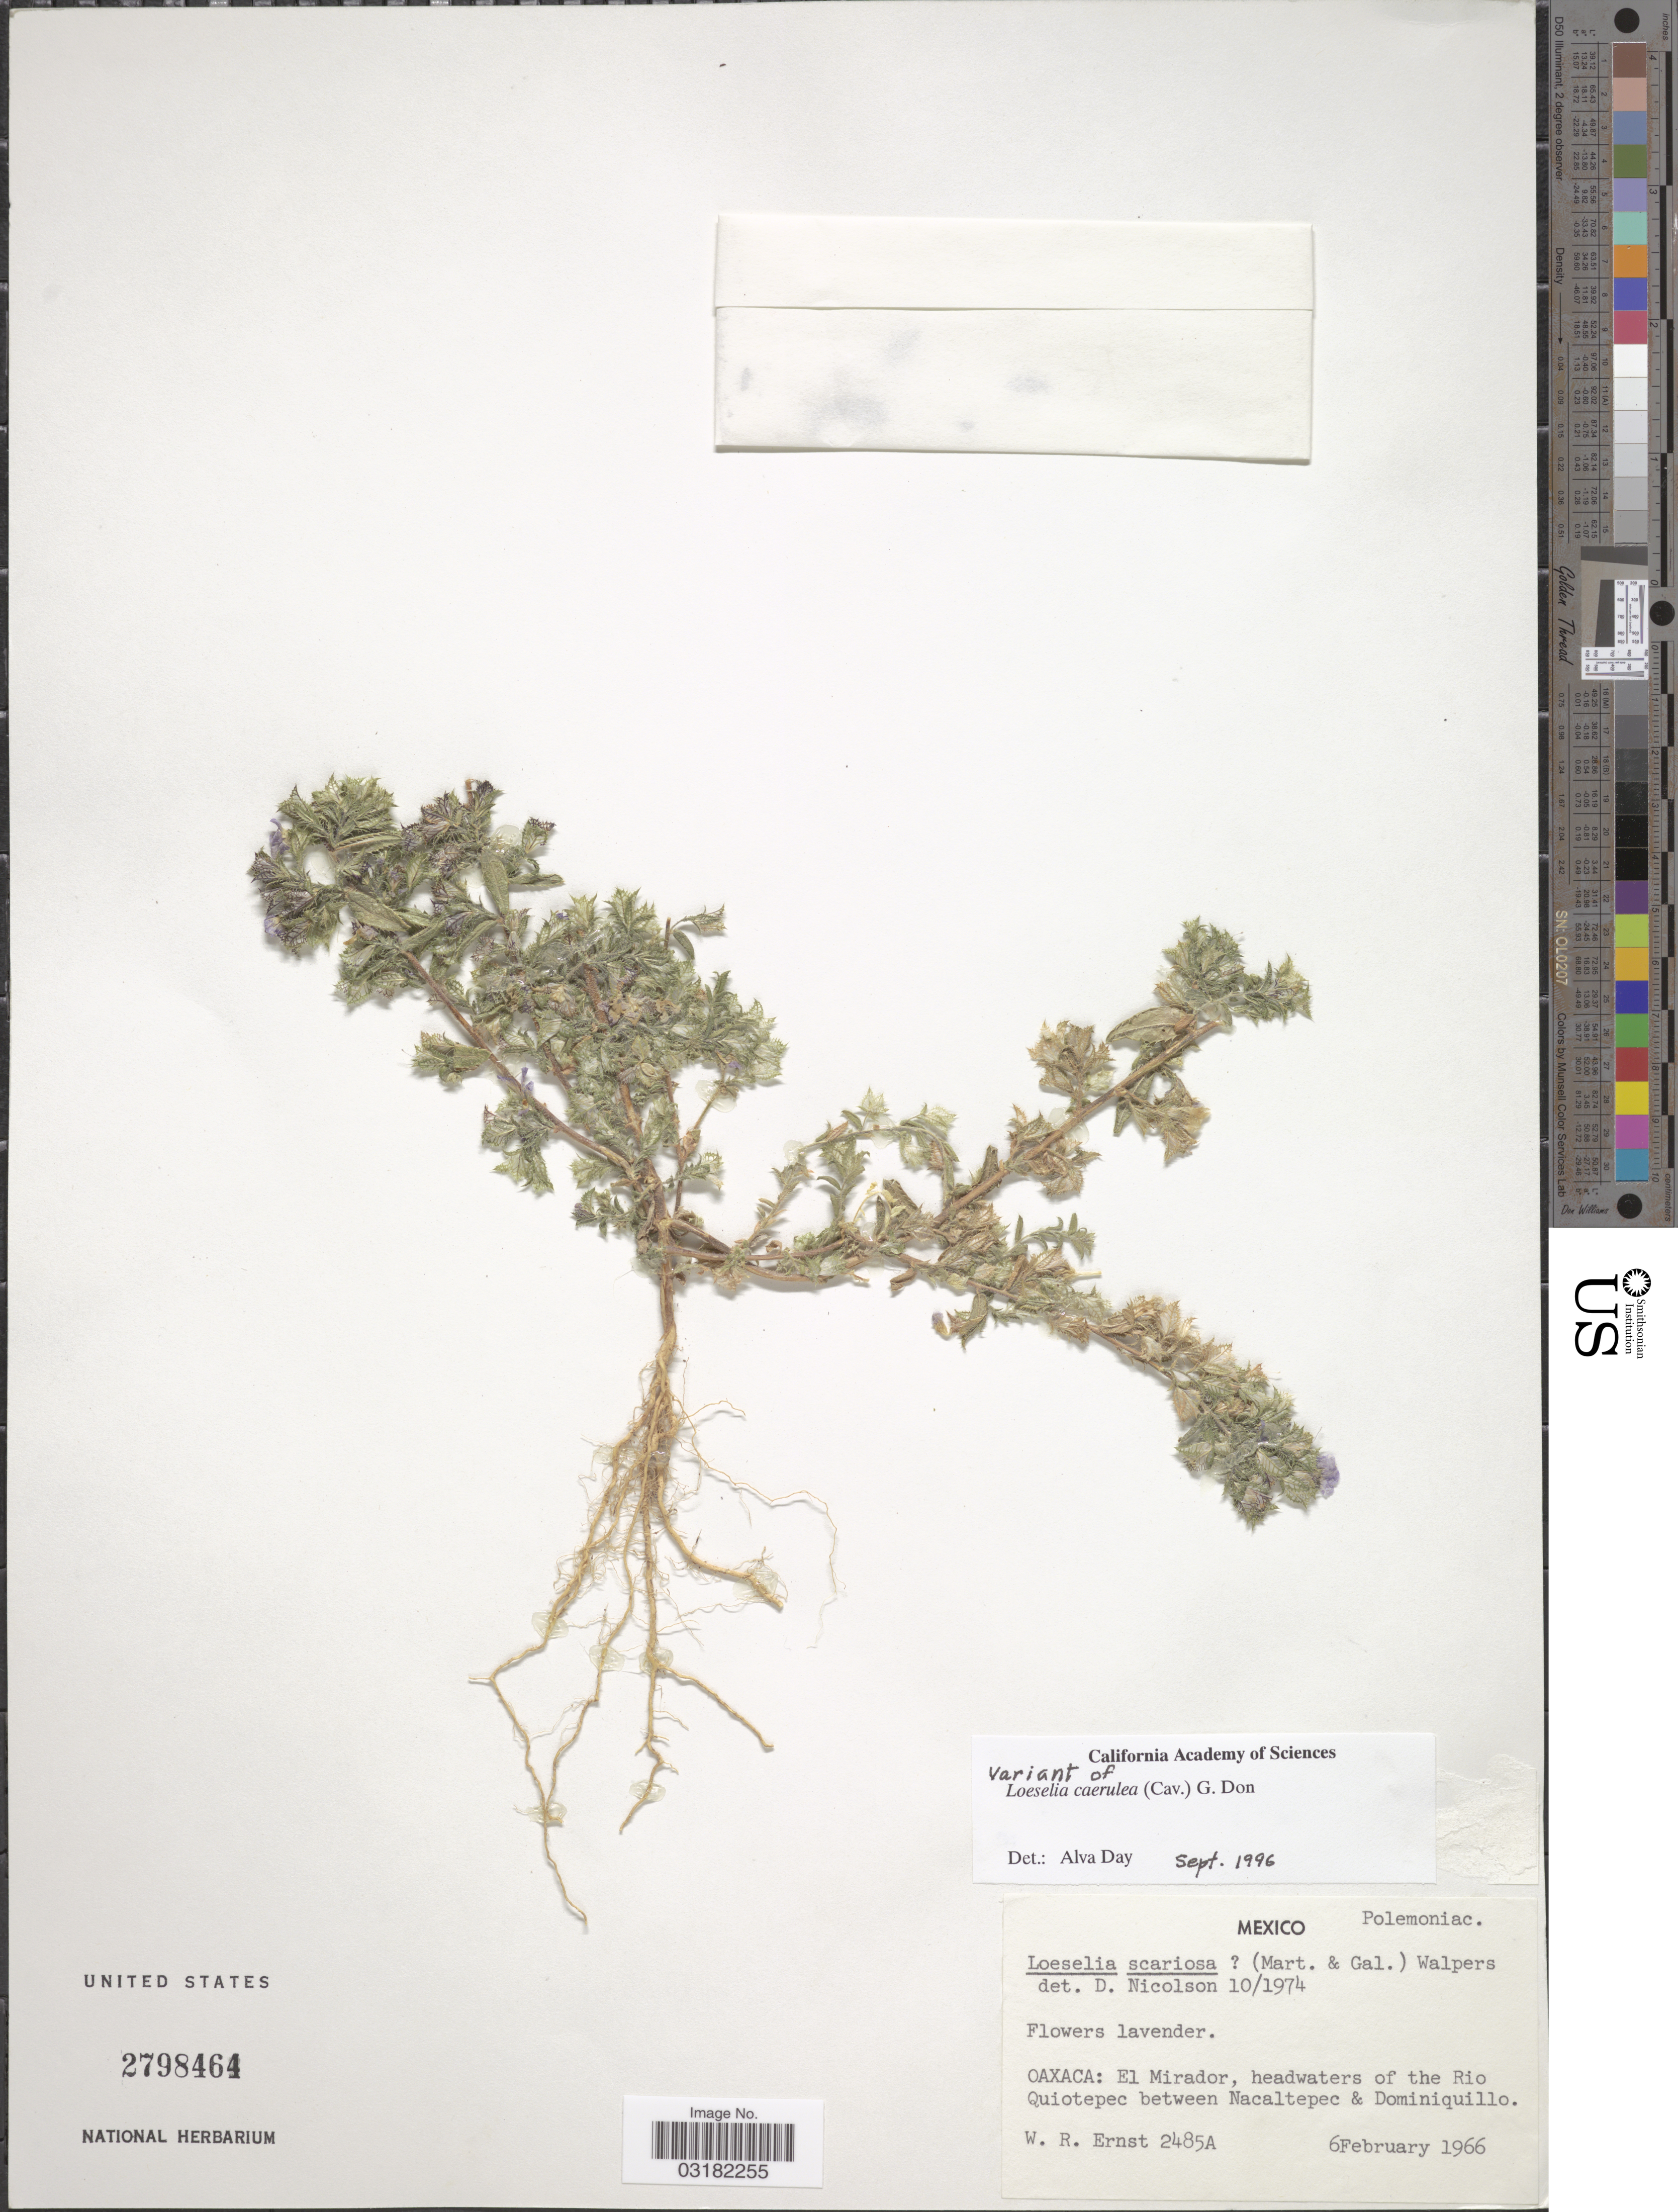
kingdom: Plantae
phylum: Tracheophyta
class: Magnoliopsida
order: Ericales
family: Polemoniaceae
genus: Loeselia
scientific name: Loeselia caerulea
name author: (Cav.) G. Don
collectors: W. R. Ernst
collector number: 2485A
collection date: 1966-02-06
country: Mexico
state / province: Oaxaca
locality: El Mirador, headwaters of the Rio Quiotepec between Nacaltepec & Dominiquillo.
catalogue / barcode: US 2798464